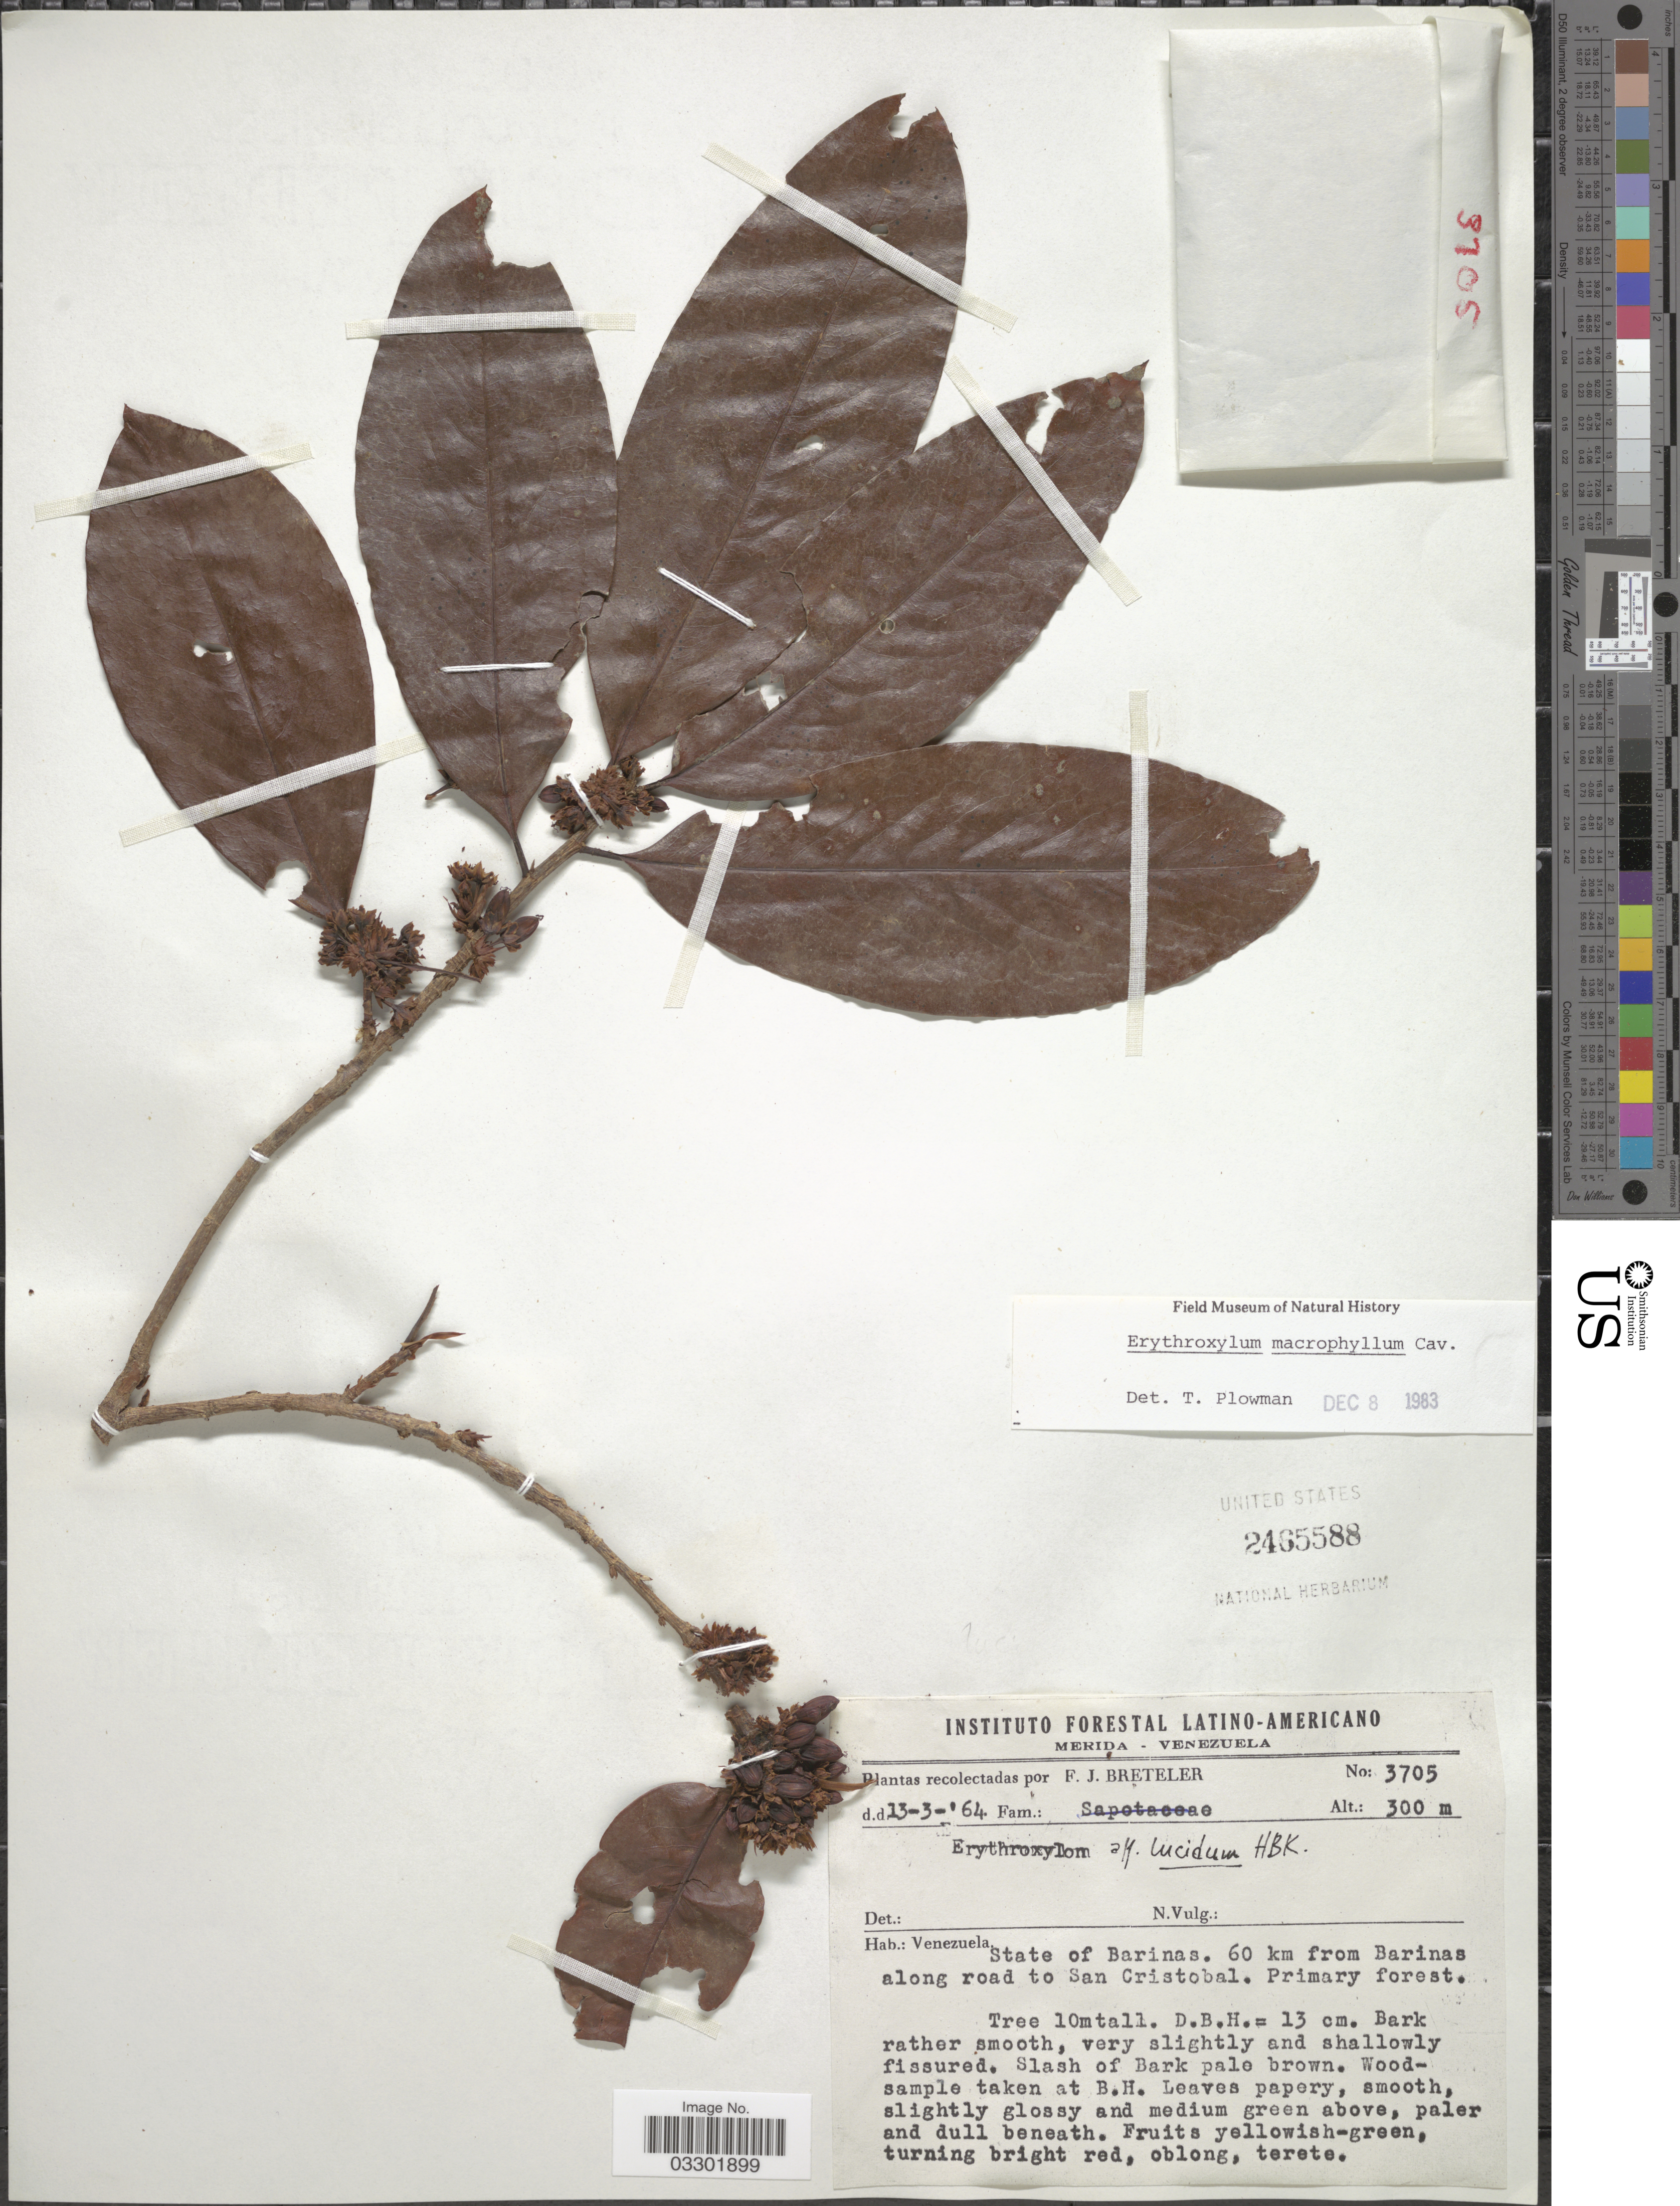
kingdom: Plantae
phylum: Tracheophyta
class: Magnoliopsida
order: Malpighiales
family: Erythroxylaceae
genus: Erythroxylum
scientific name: Erythroxylum macrophyllum var. macrophyllum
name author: Cav.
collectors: F. J. Breteler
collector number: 3705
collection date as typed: Transcribed d/m/y: 13/3/64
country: Venezuela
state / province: Barinas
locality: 60 km from Barinas along road to San Cristobal.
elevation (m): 300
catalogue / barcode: US 2465588